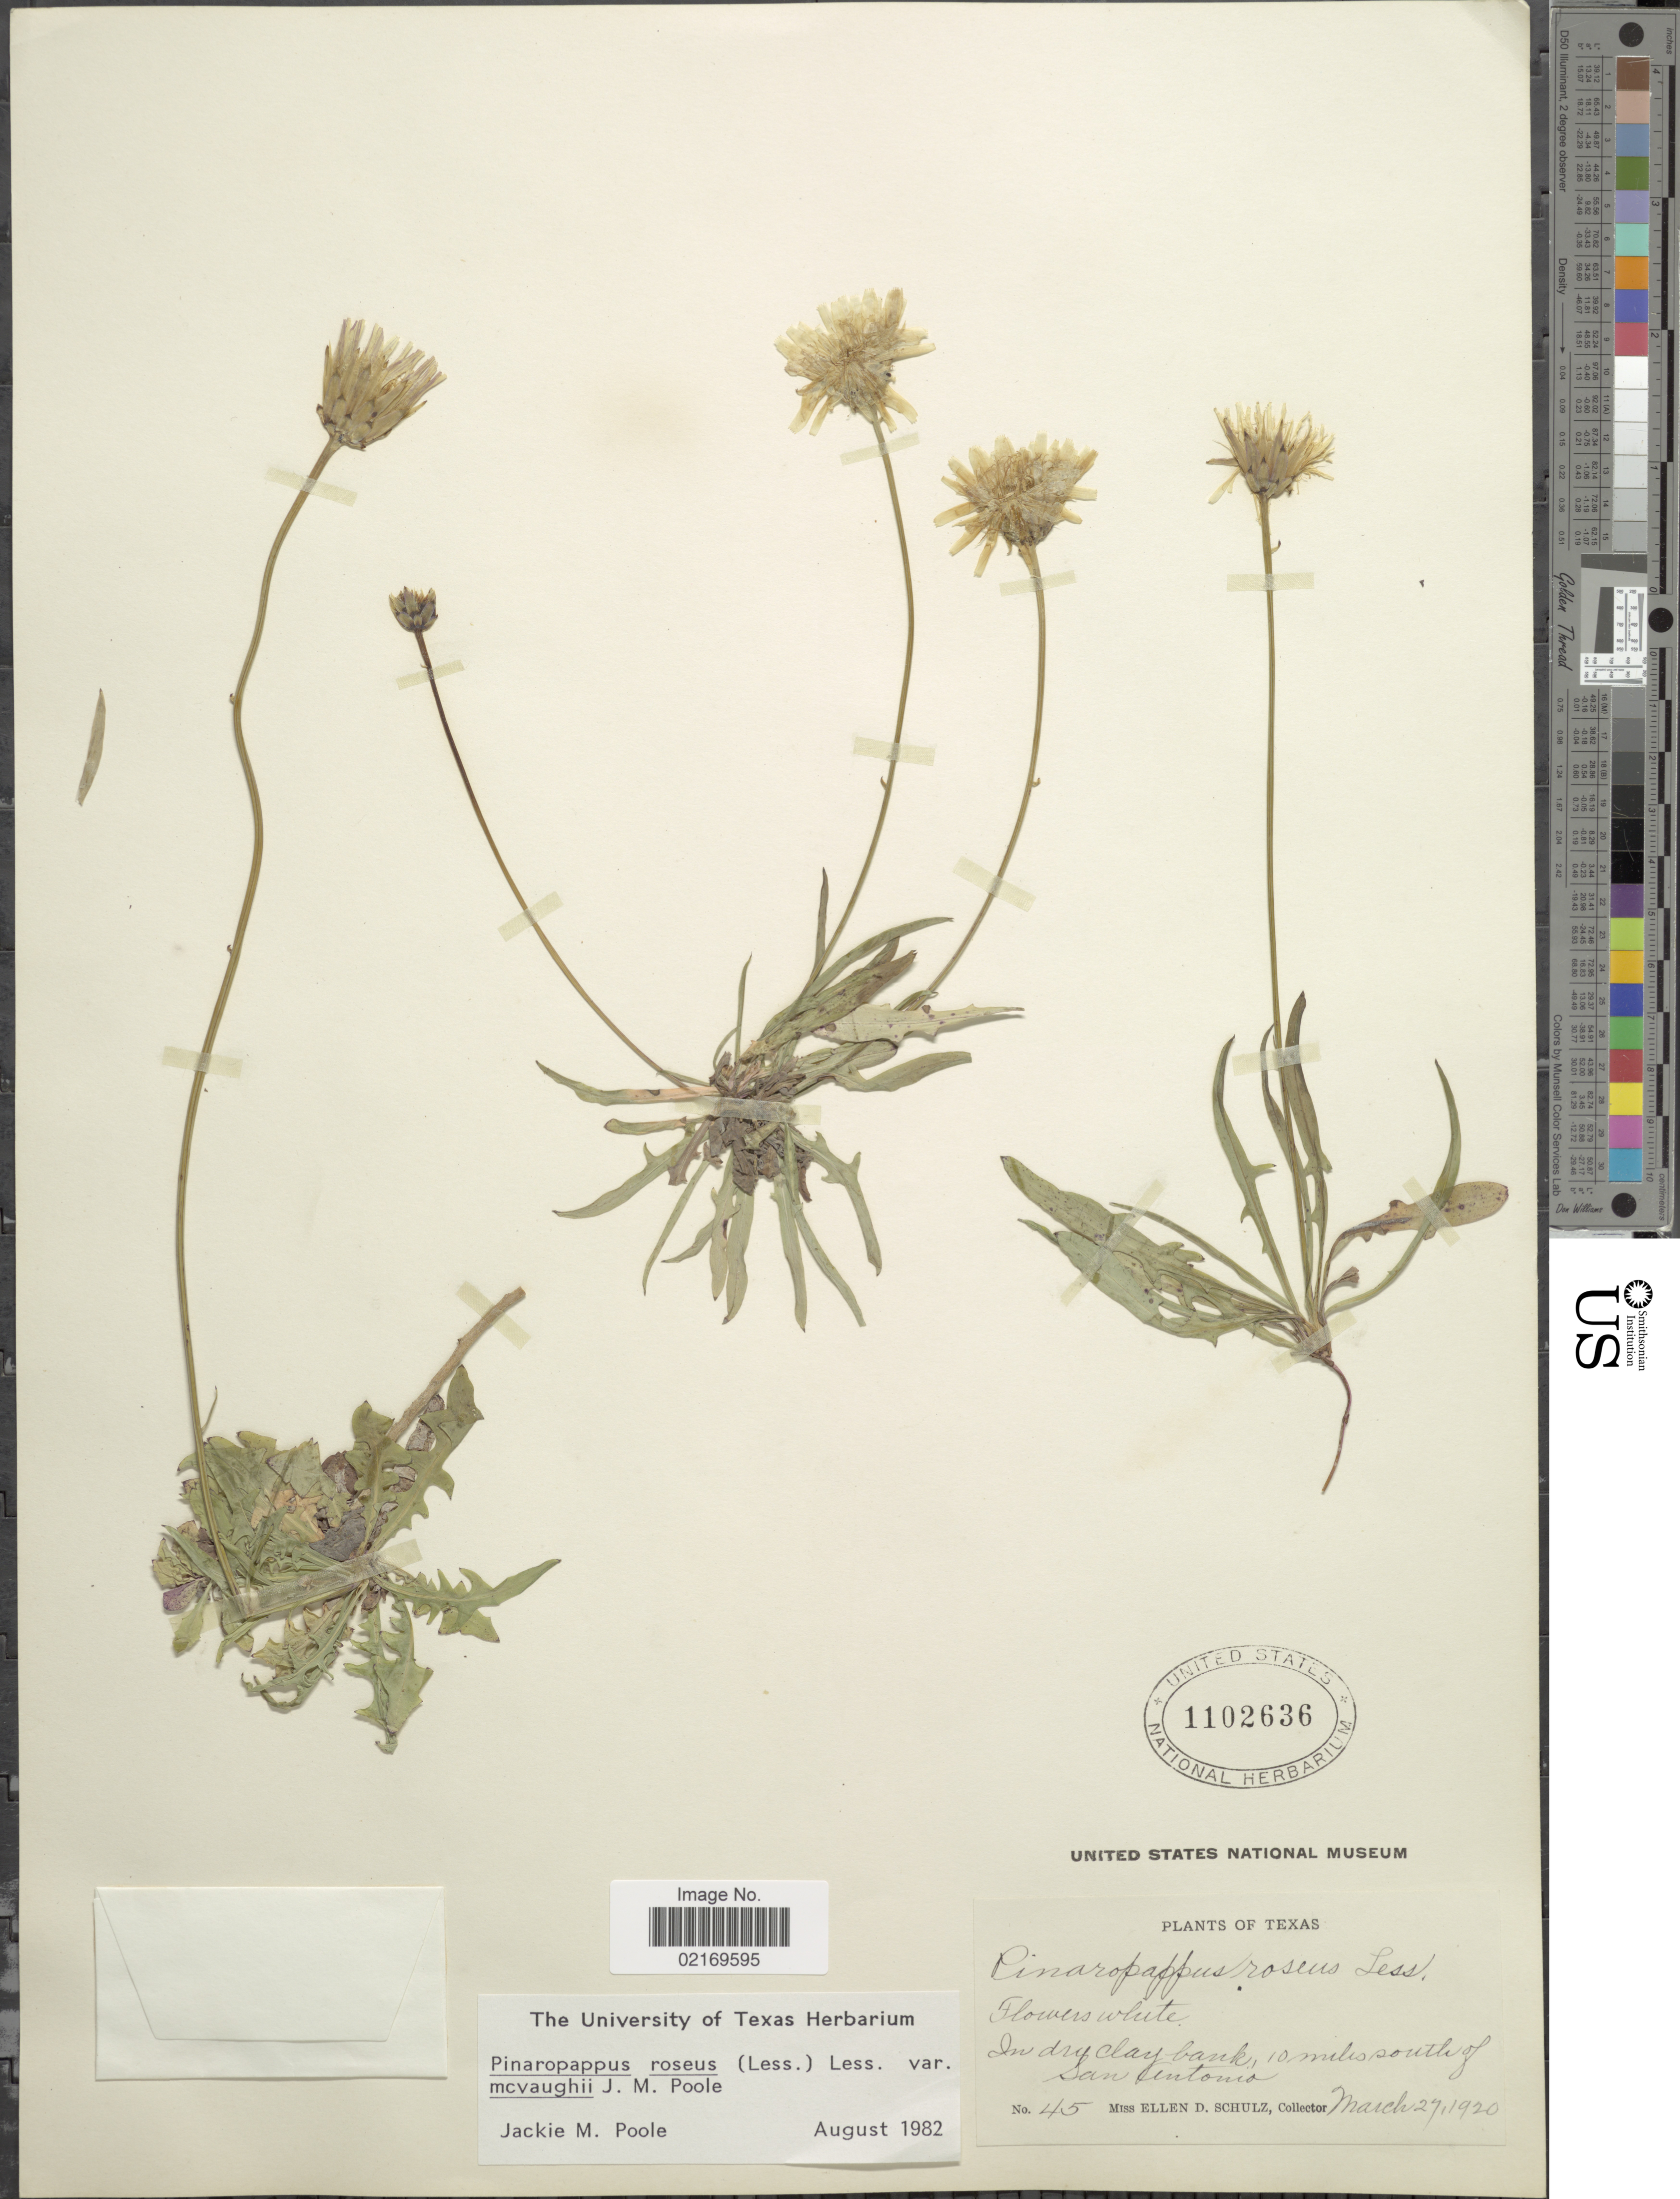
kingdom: Plantae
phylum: Tracheophyta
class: Magnoliopsida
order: Asterales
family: Asteraceae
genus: Pinaropappus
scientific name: Pinaropappus roseus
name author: Less.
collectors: E. D. Schulz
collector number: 45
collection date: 1920-03-27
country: United States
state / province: Texas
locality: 10 miles south of San Antonio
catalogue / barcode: US 1102636